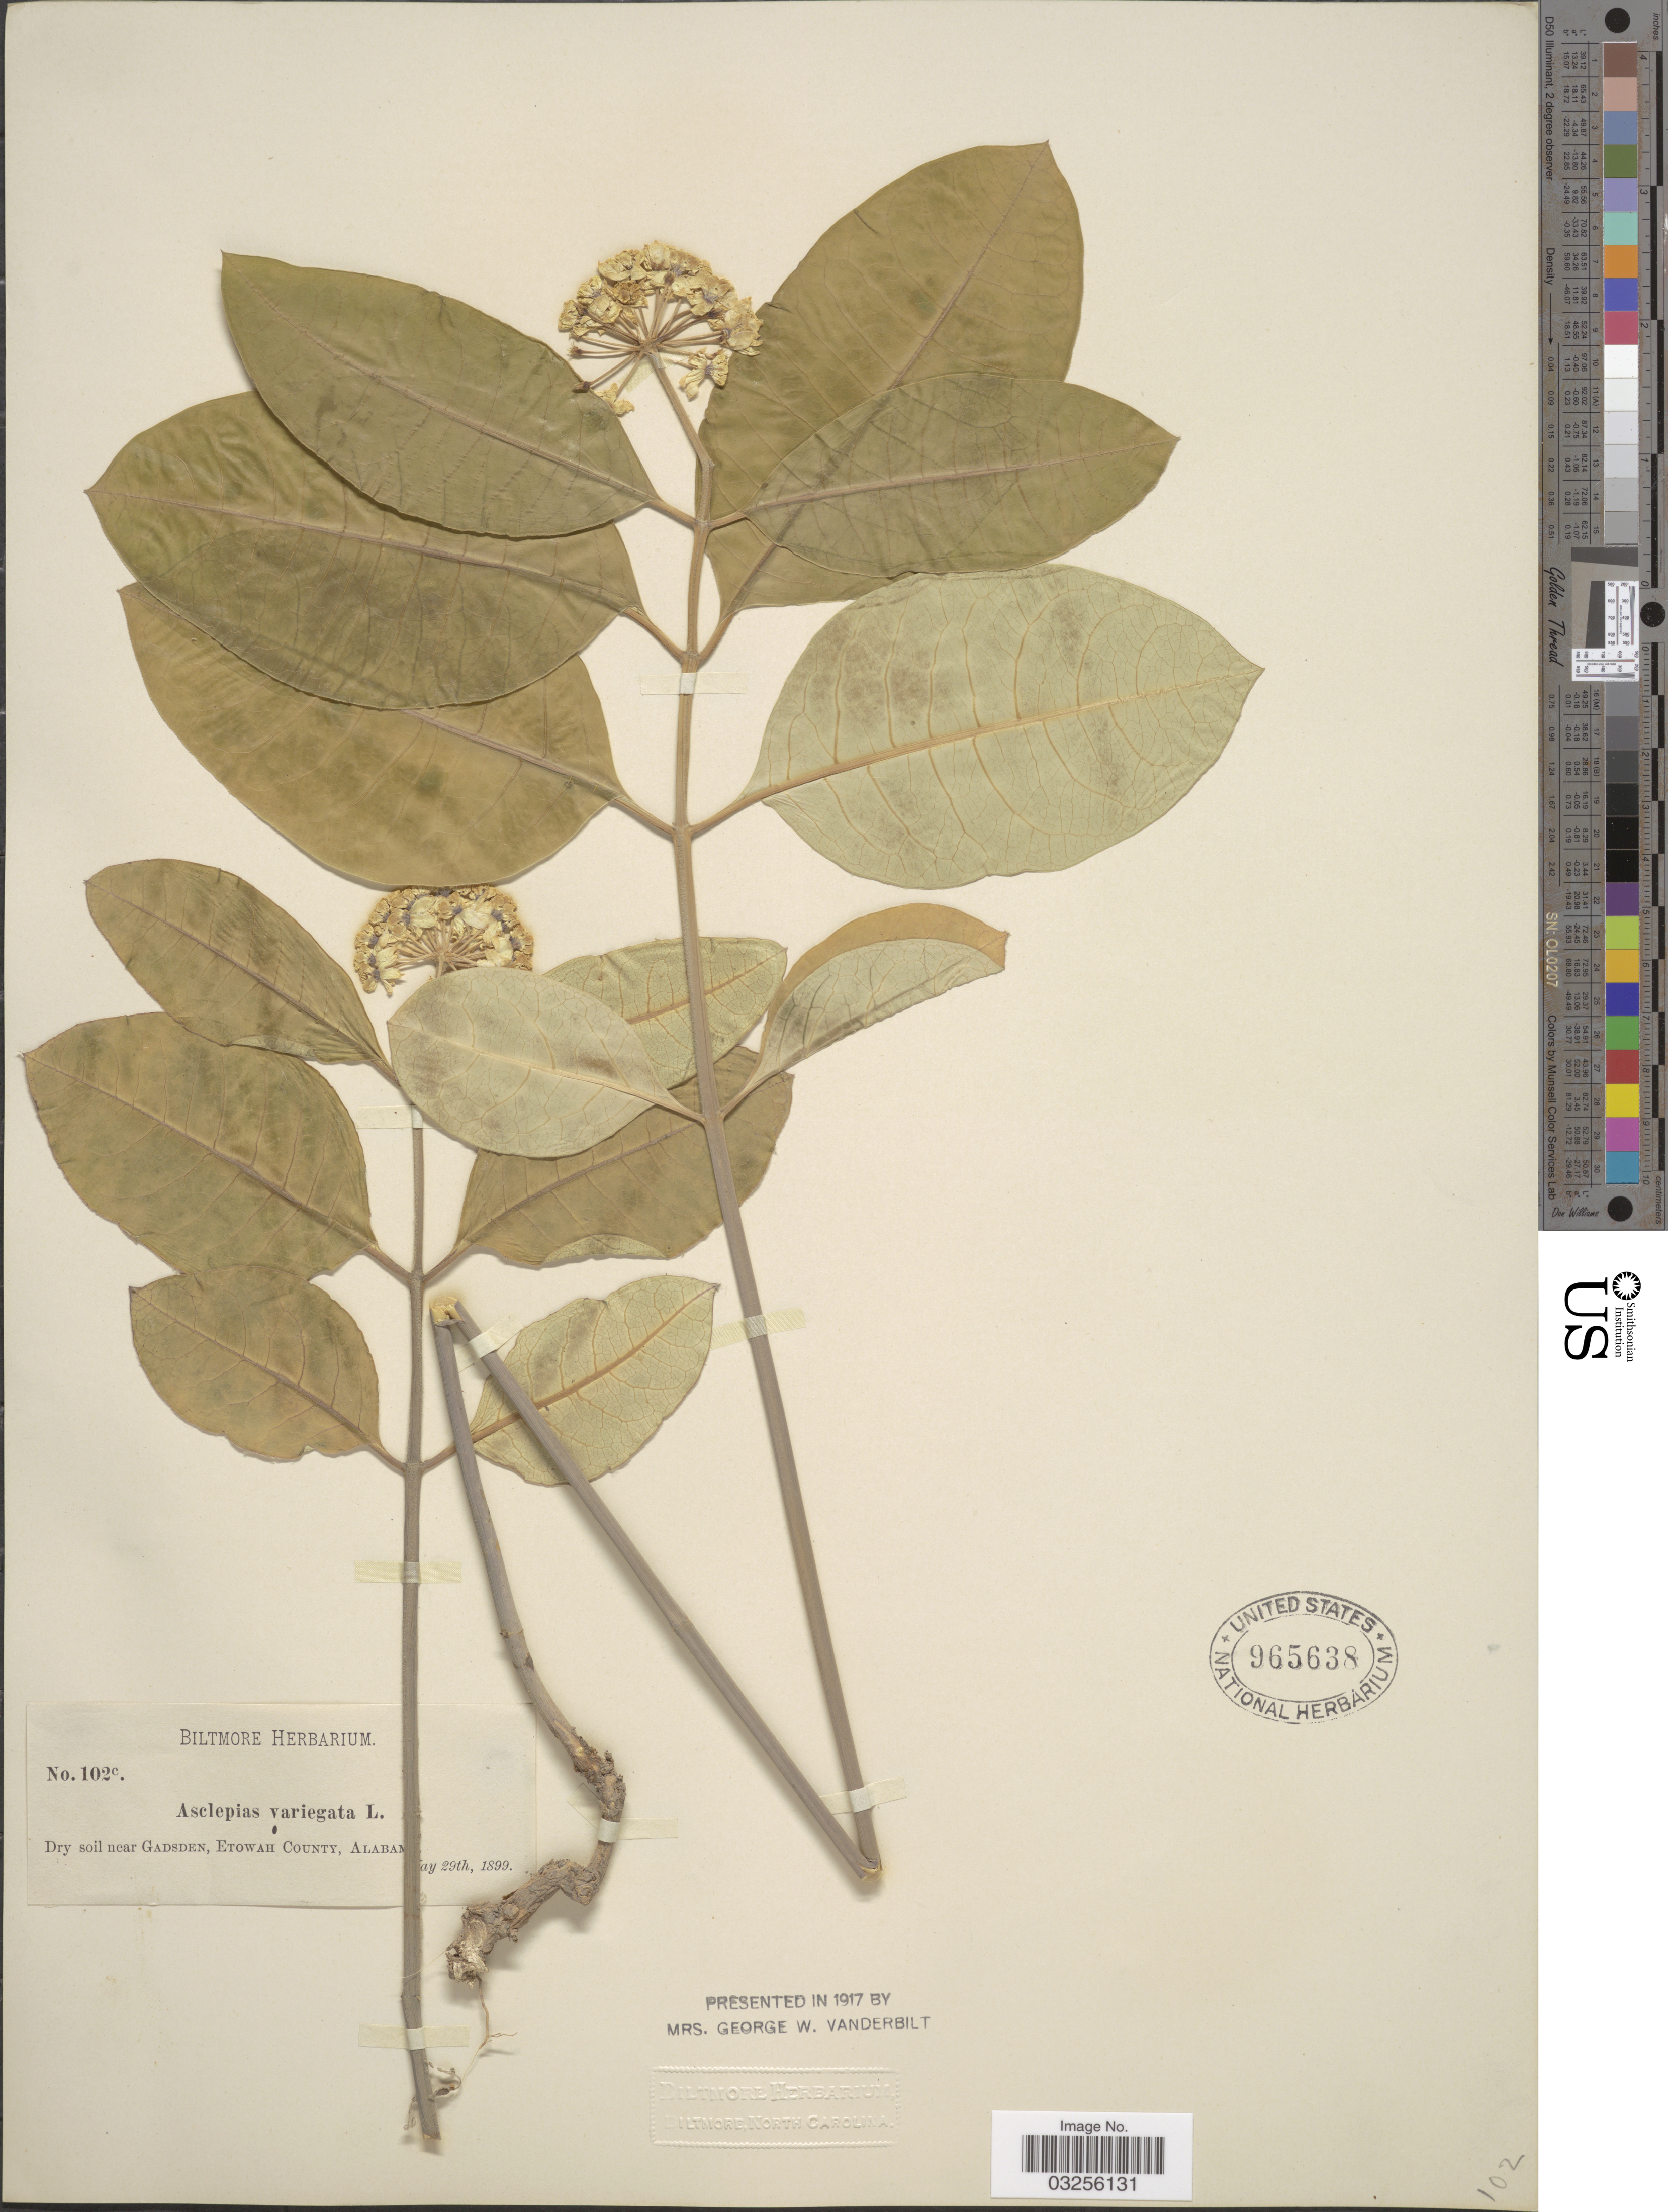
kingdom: Plantae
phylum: Tracheophyta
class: Magnoliopsida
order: Gentianales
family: Apocynaceae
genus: Asclepias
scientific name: Asclepias variegata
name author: L.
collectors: ex herb. Biltmore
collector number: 102c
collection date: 1899-05-29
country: United States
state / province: Alabama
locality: Near Gadsden, Etowah County.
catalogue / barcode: US 965638